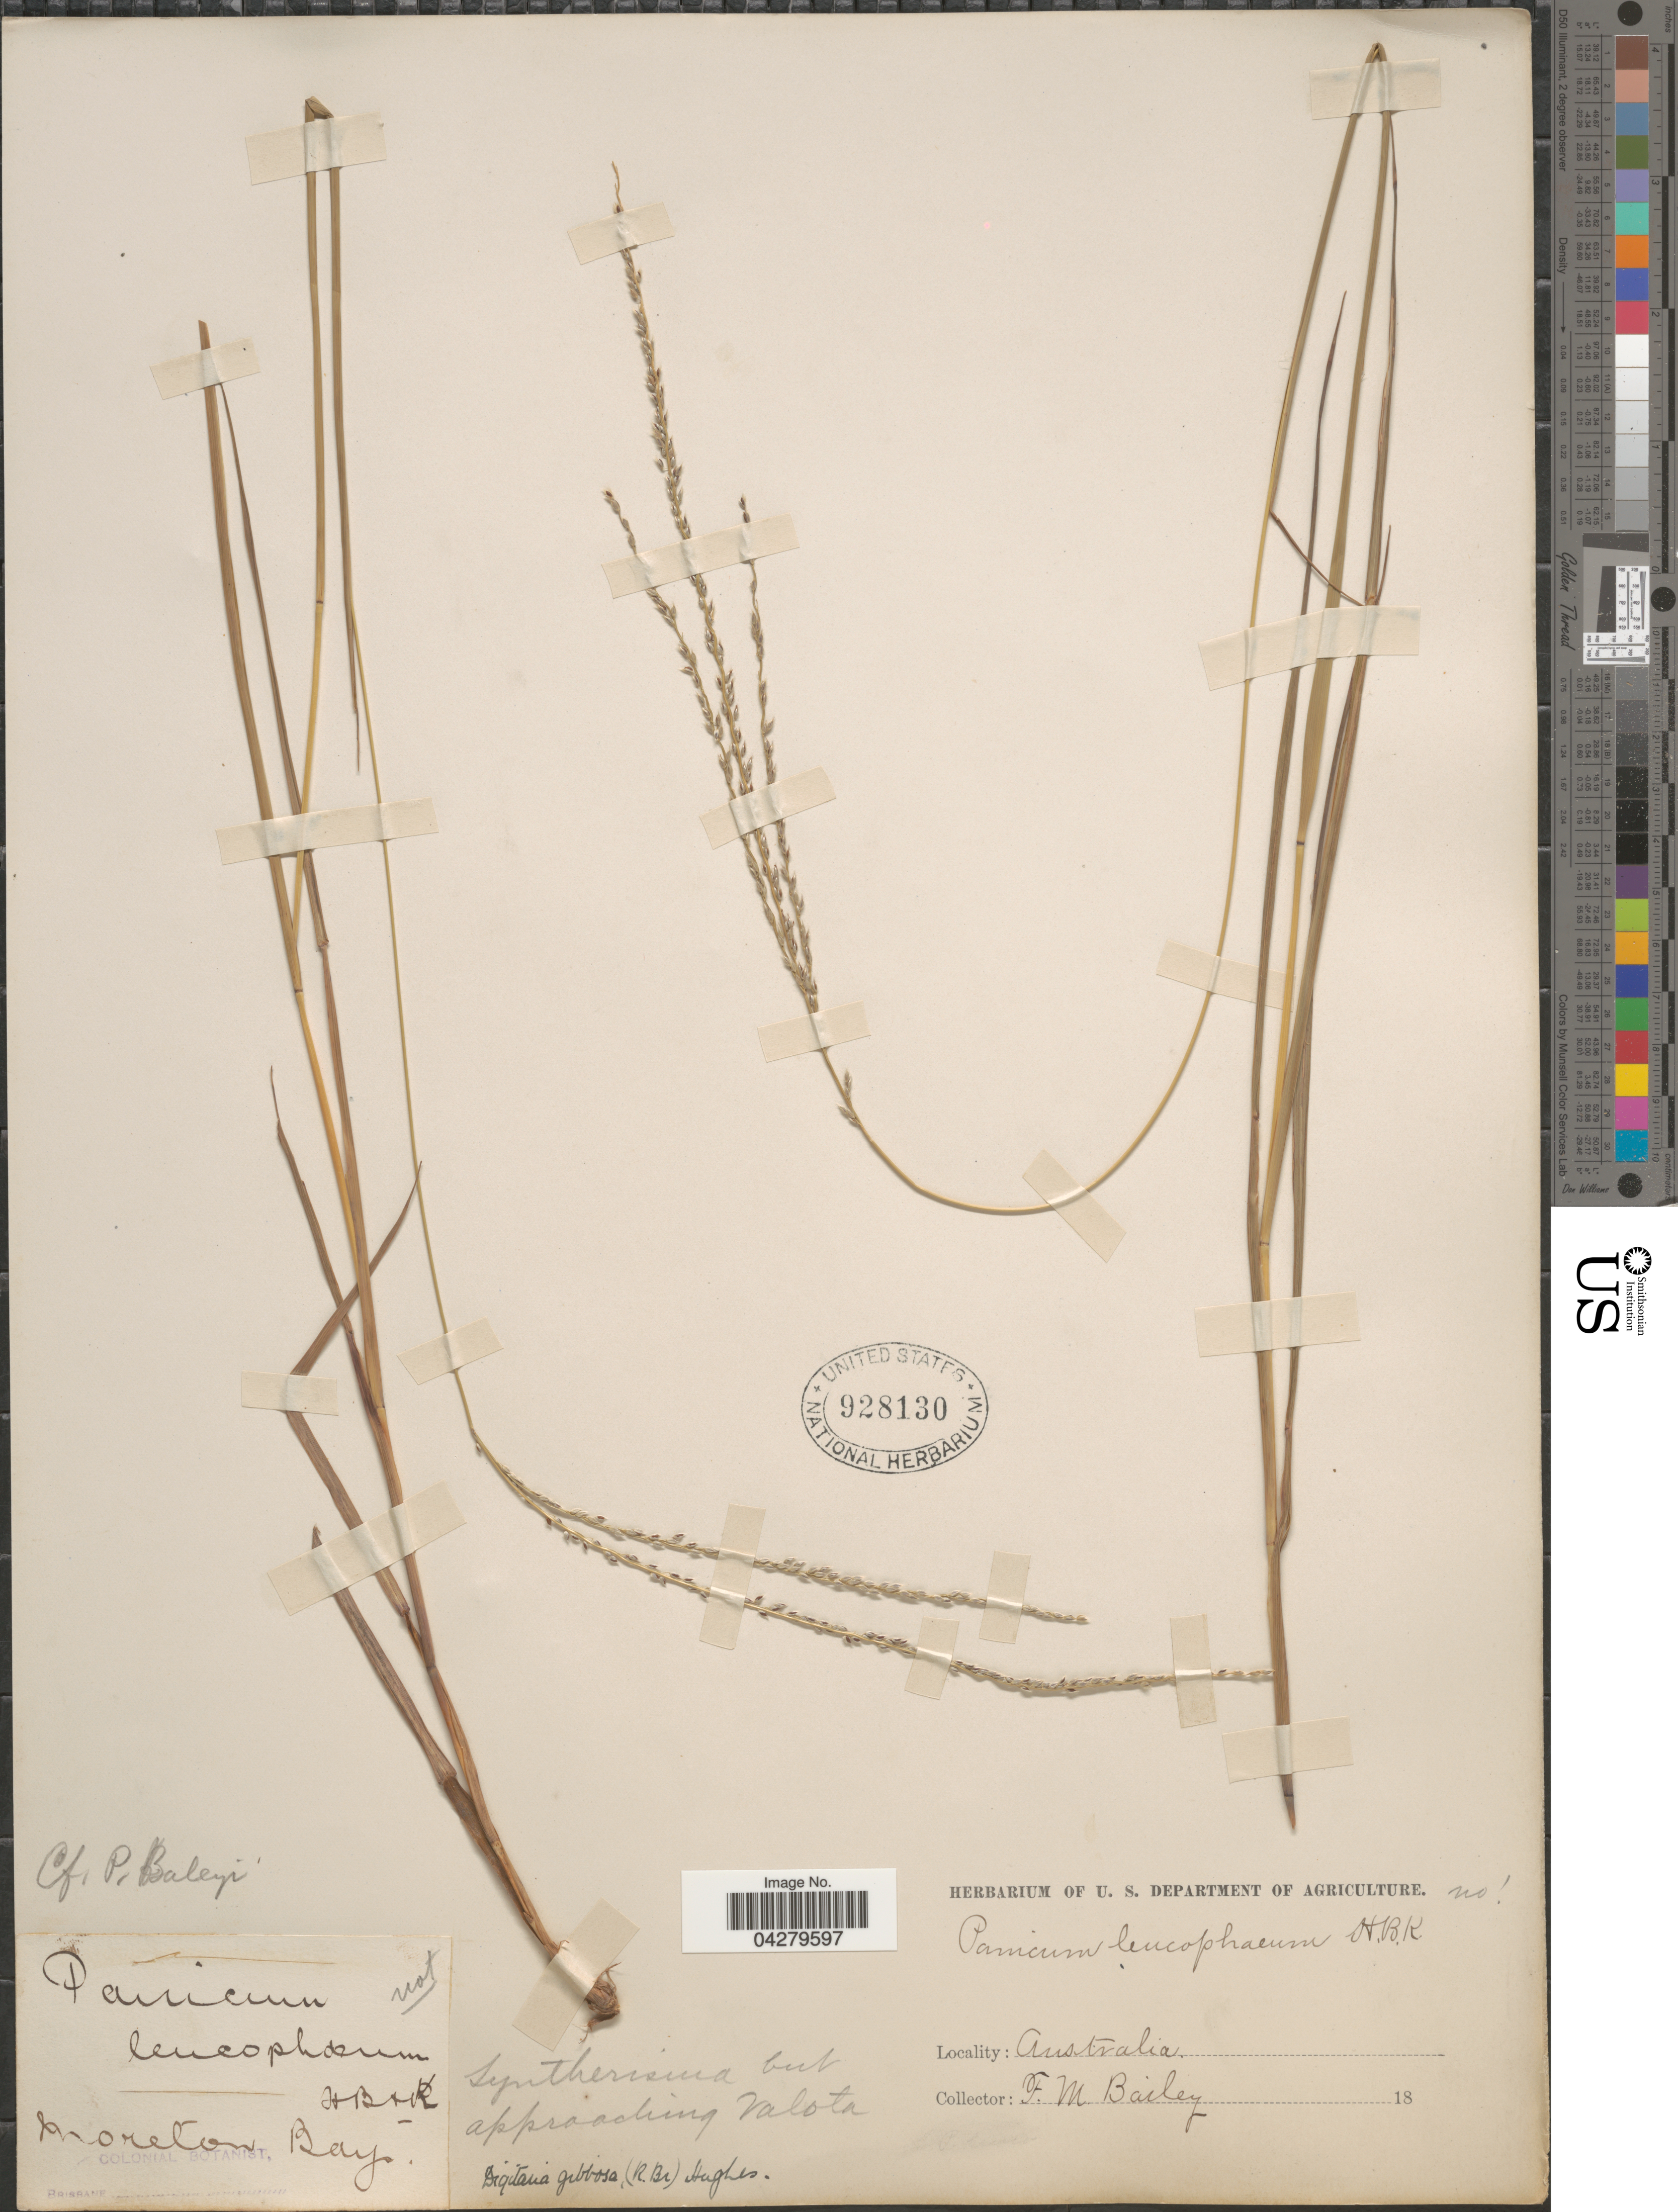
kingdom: Plantae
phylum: Tracheophyta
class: Liliopsida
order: Poales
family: Poaceae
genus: Digitaria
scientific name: Digitaria gibbosa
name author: (R. Br.) P. Beauv.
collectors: F. M. Bailey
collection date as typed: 18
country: Australia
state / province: Queensland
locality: Moreton Bay.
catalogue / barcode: US 928130